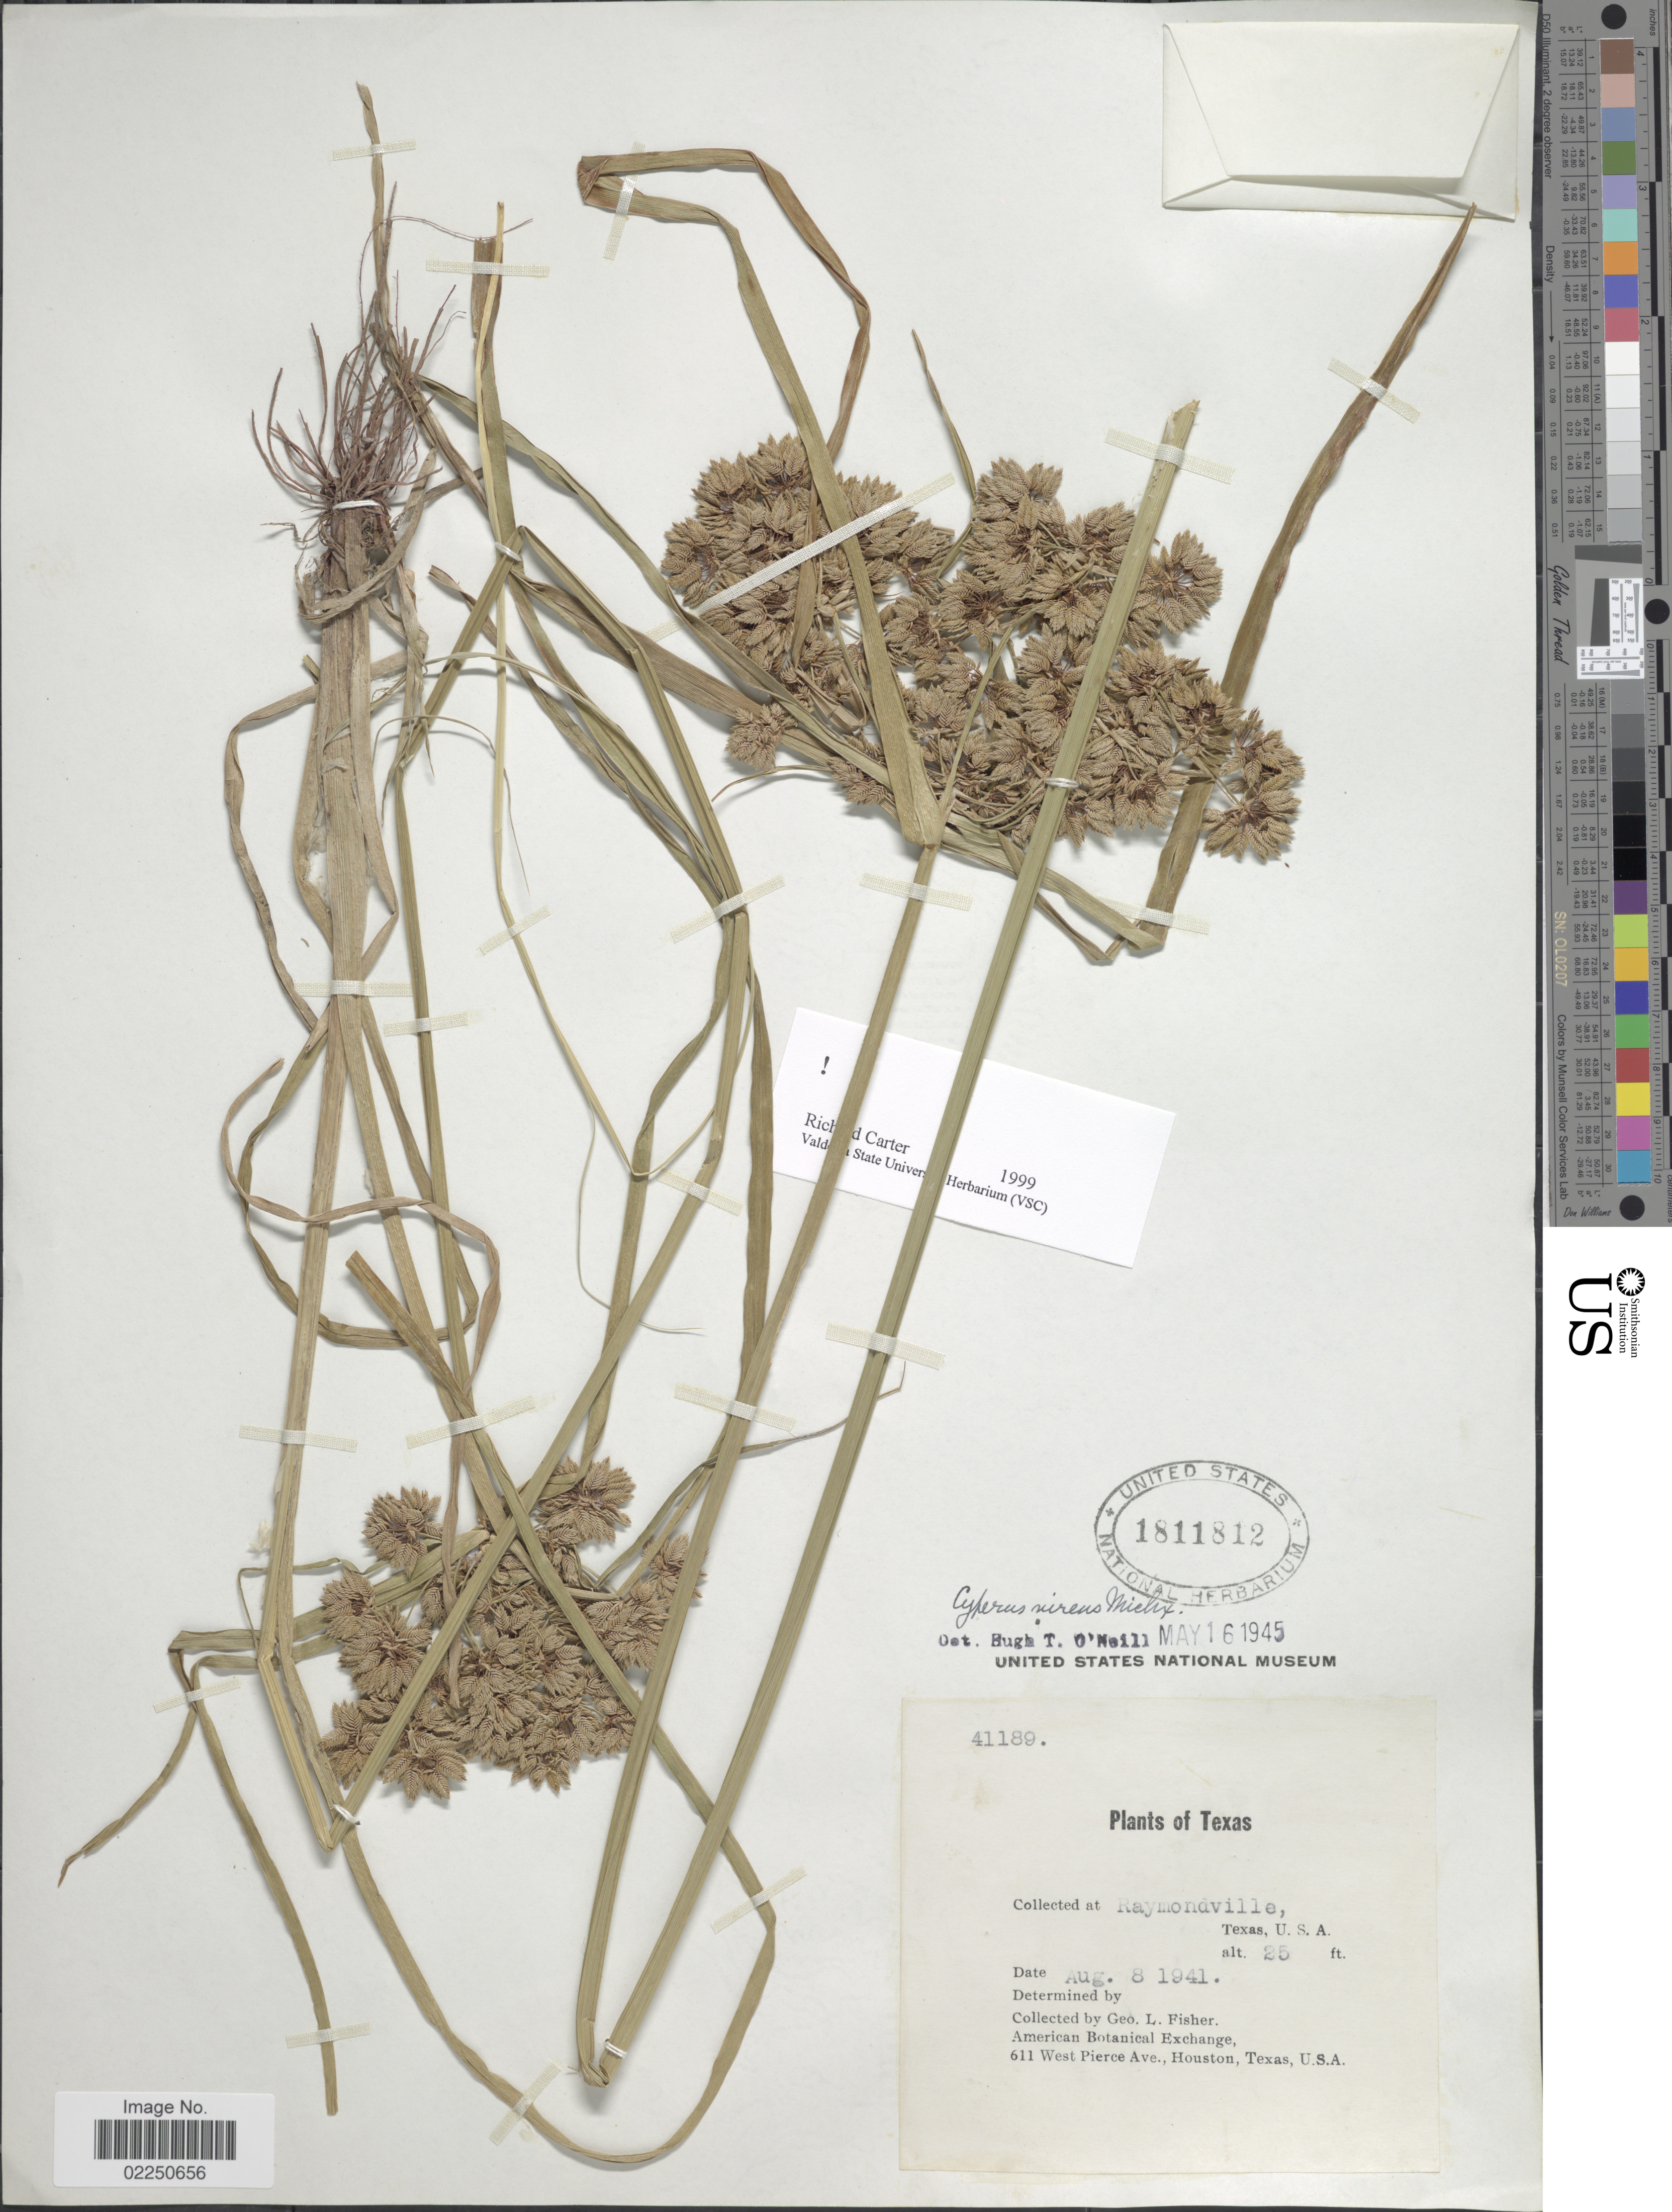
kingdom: Plantae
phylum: Tracheophyta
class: Liliopsida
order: Poales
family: Cyperaceae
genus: Cyperus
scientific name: Cyperus virens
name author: Michx.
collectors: G. L. Fisher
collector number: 41189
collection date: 1941-08-08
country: United States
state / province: Texas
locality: Raymondville, Texas, U.S.A.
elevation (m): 8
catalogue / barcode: US 1811812